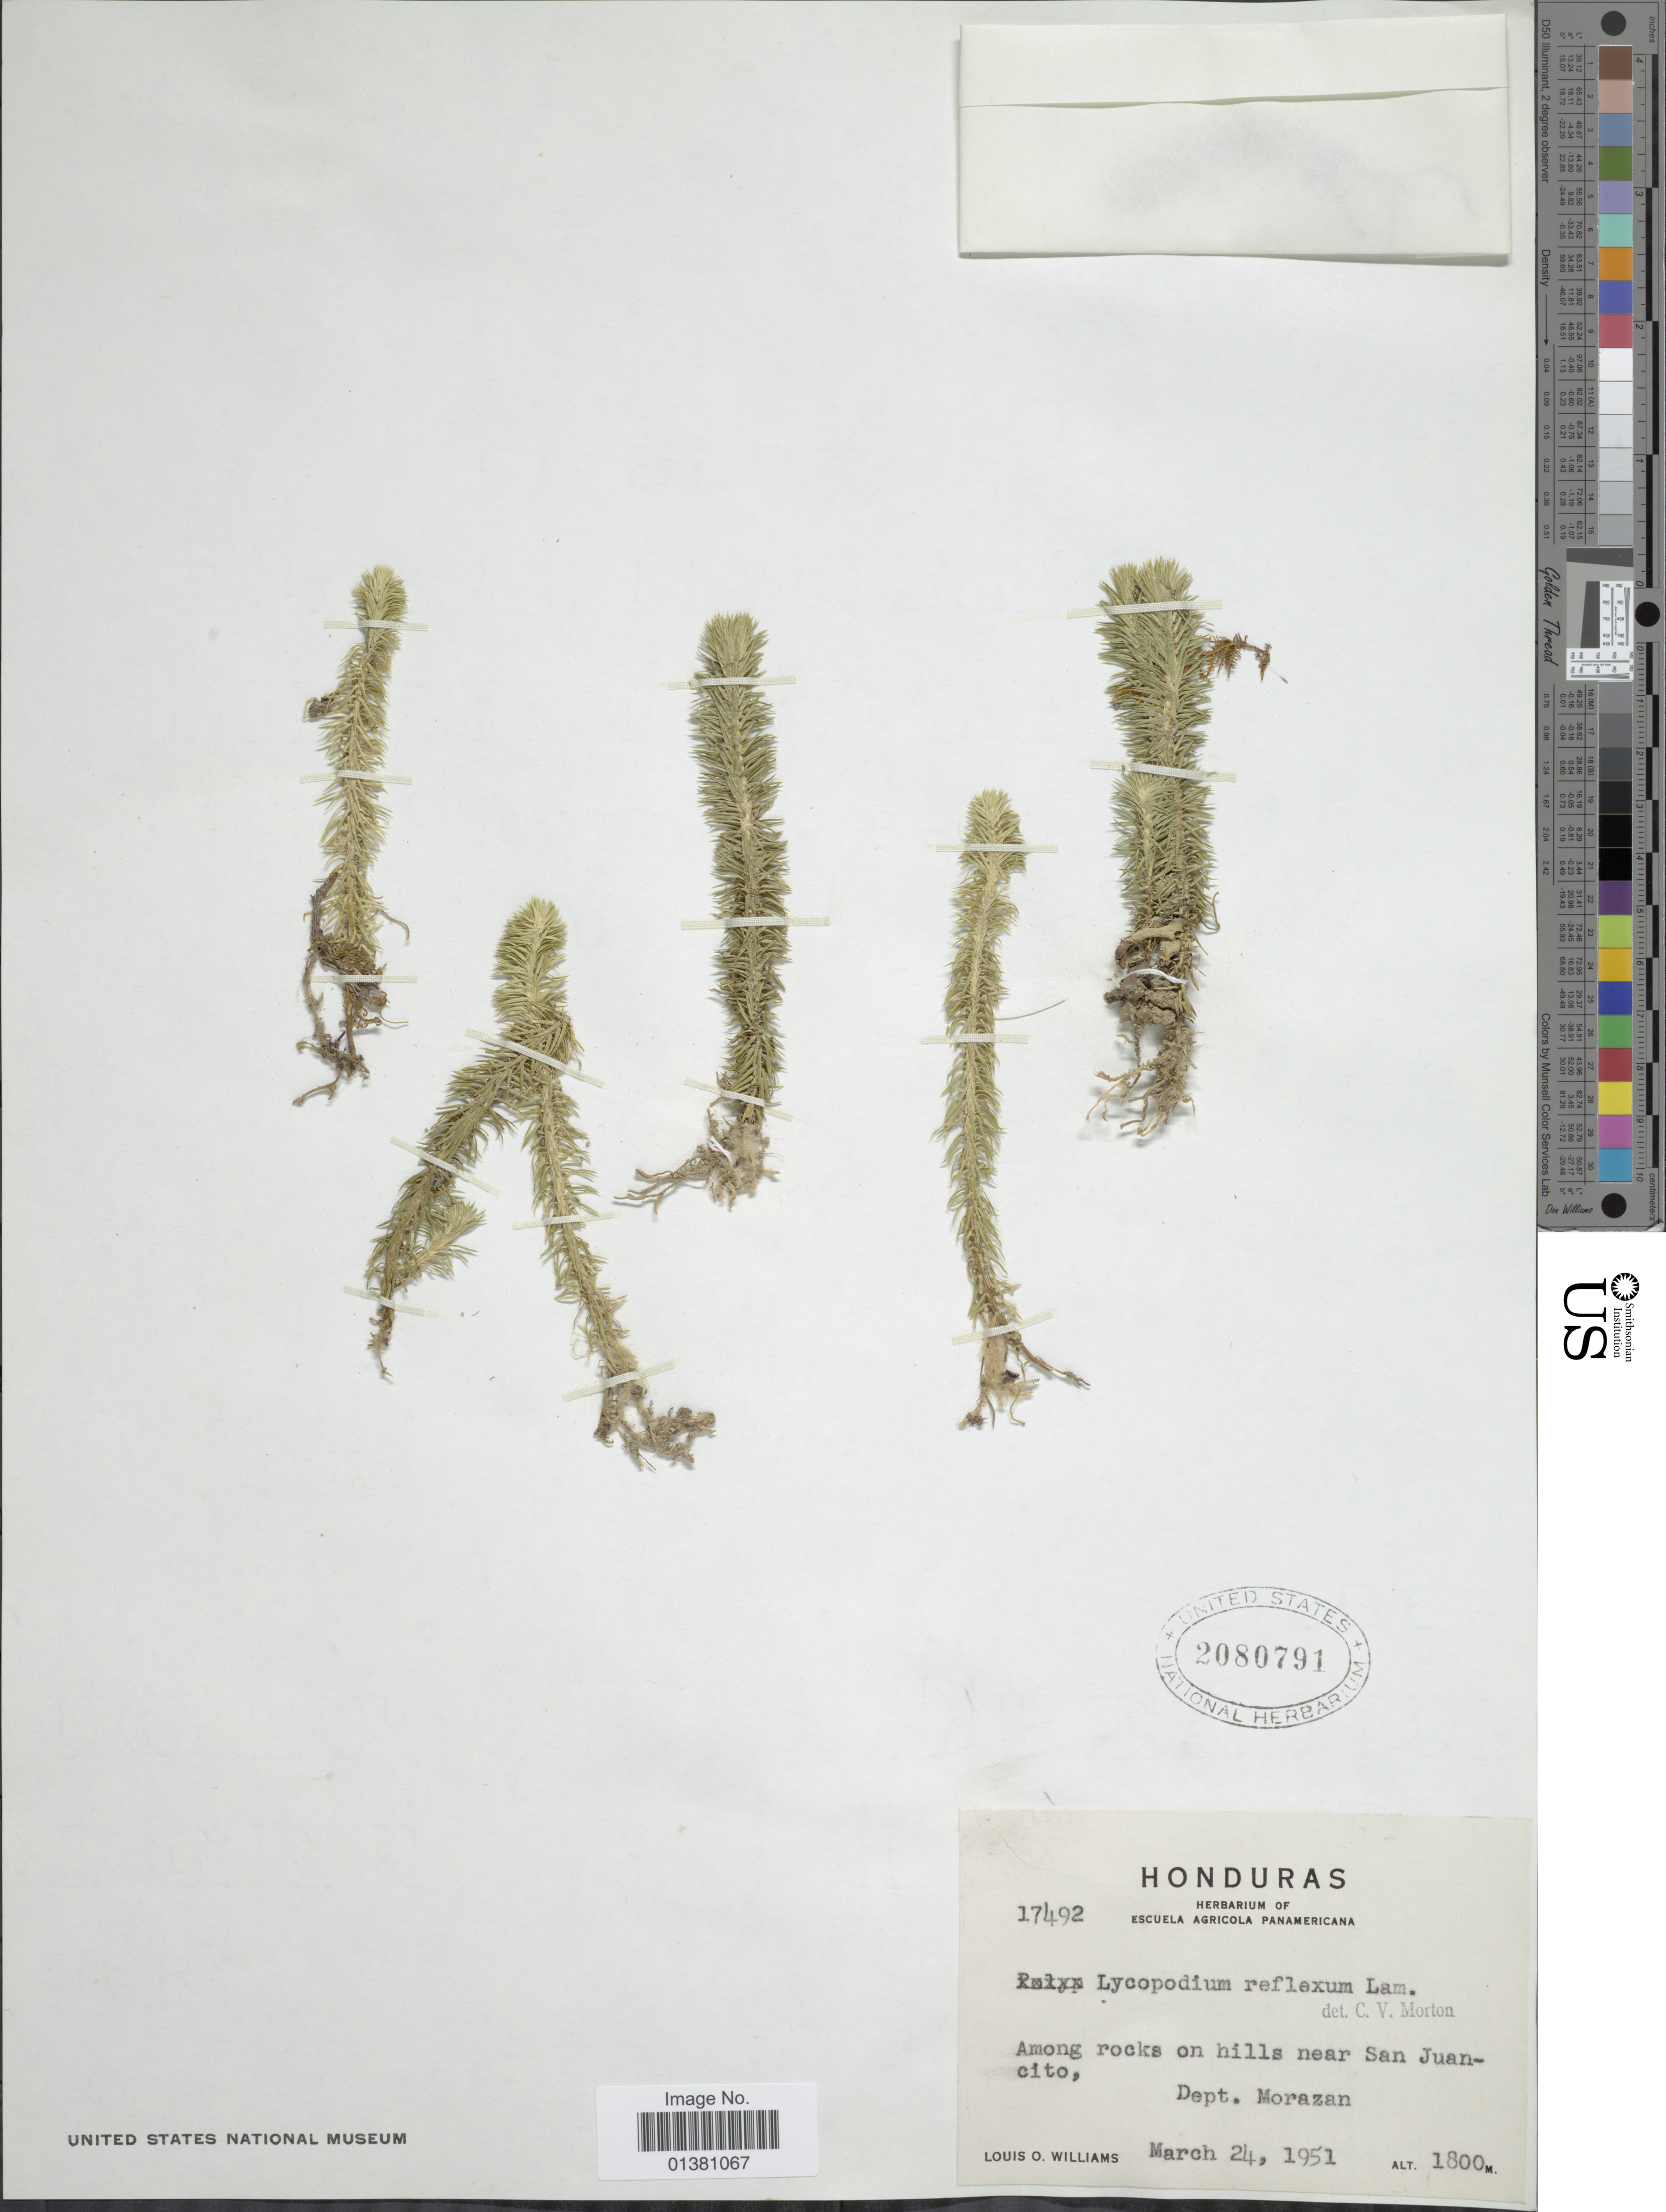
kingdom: Plantae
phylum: Tracheophyta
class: Lycopodiopsida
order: Lycopodiales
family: Lycopodiaceae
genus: Phlegmariurus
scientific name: Phlegmariurus reflexus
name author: (Lam.) B. Øllg.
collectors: L. O. Williams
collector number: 17492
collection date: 1951-03-24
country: Honduras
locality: Among rocks on hills near San Juancito,Dept Morazan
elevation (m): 1800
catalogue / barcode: US 2080791